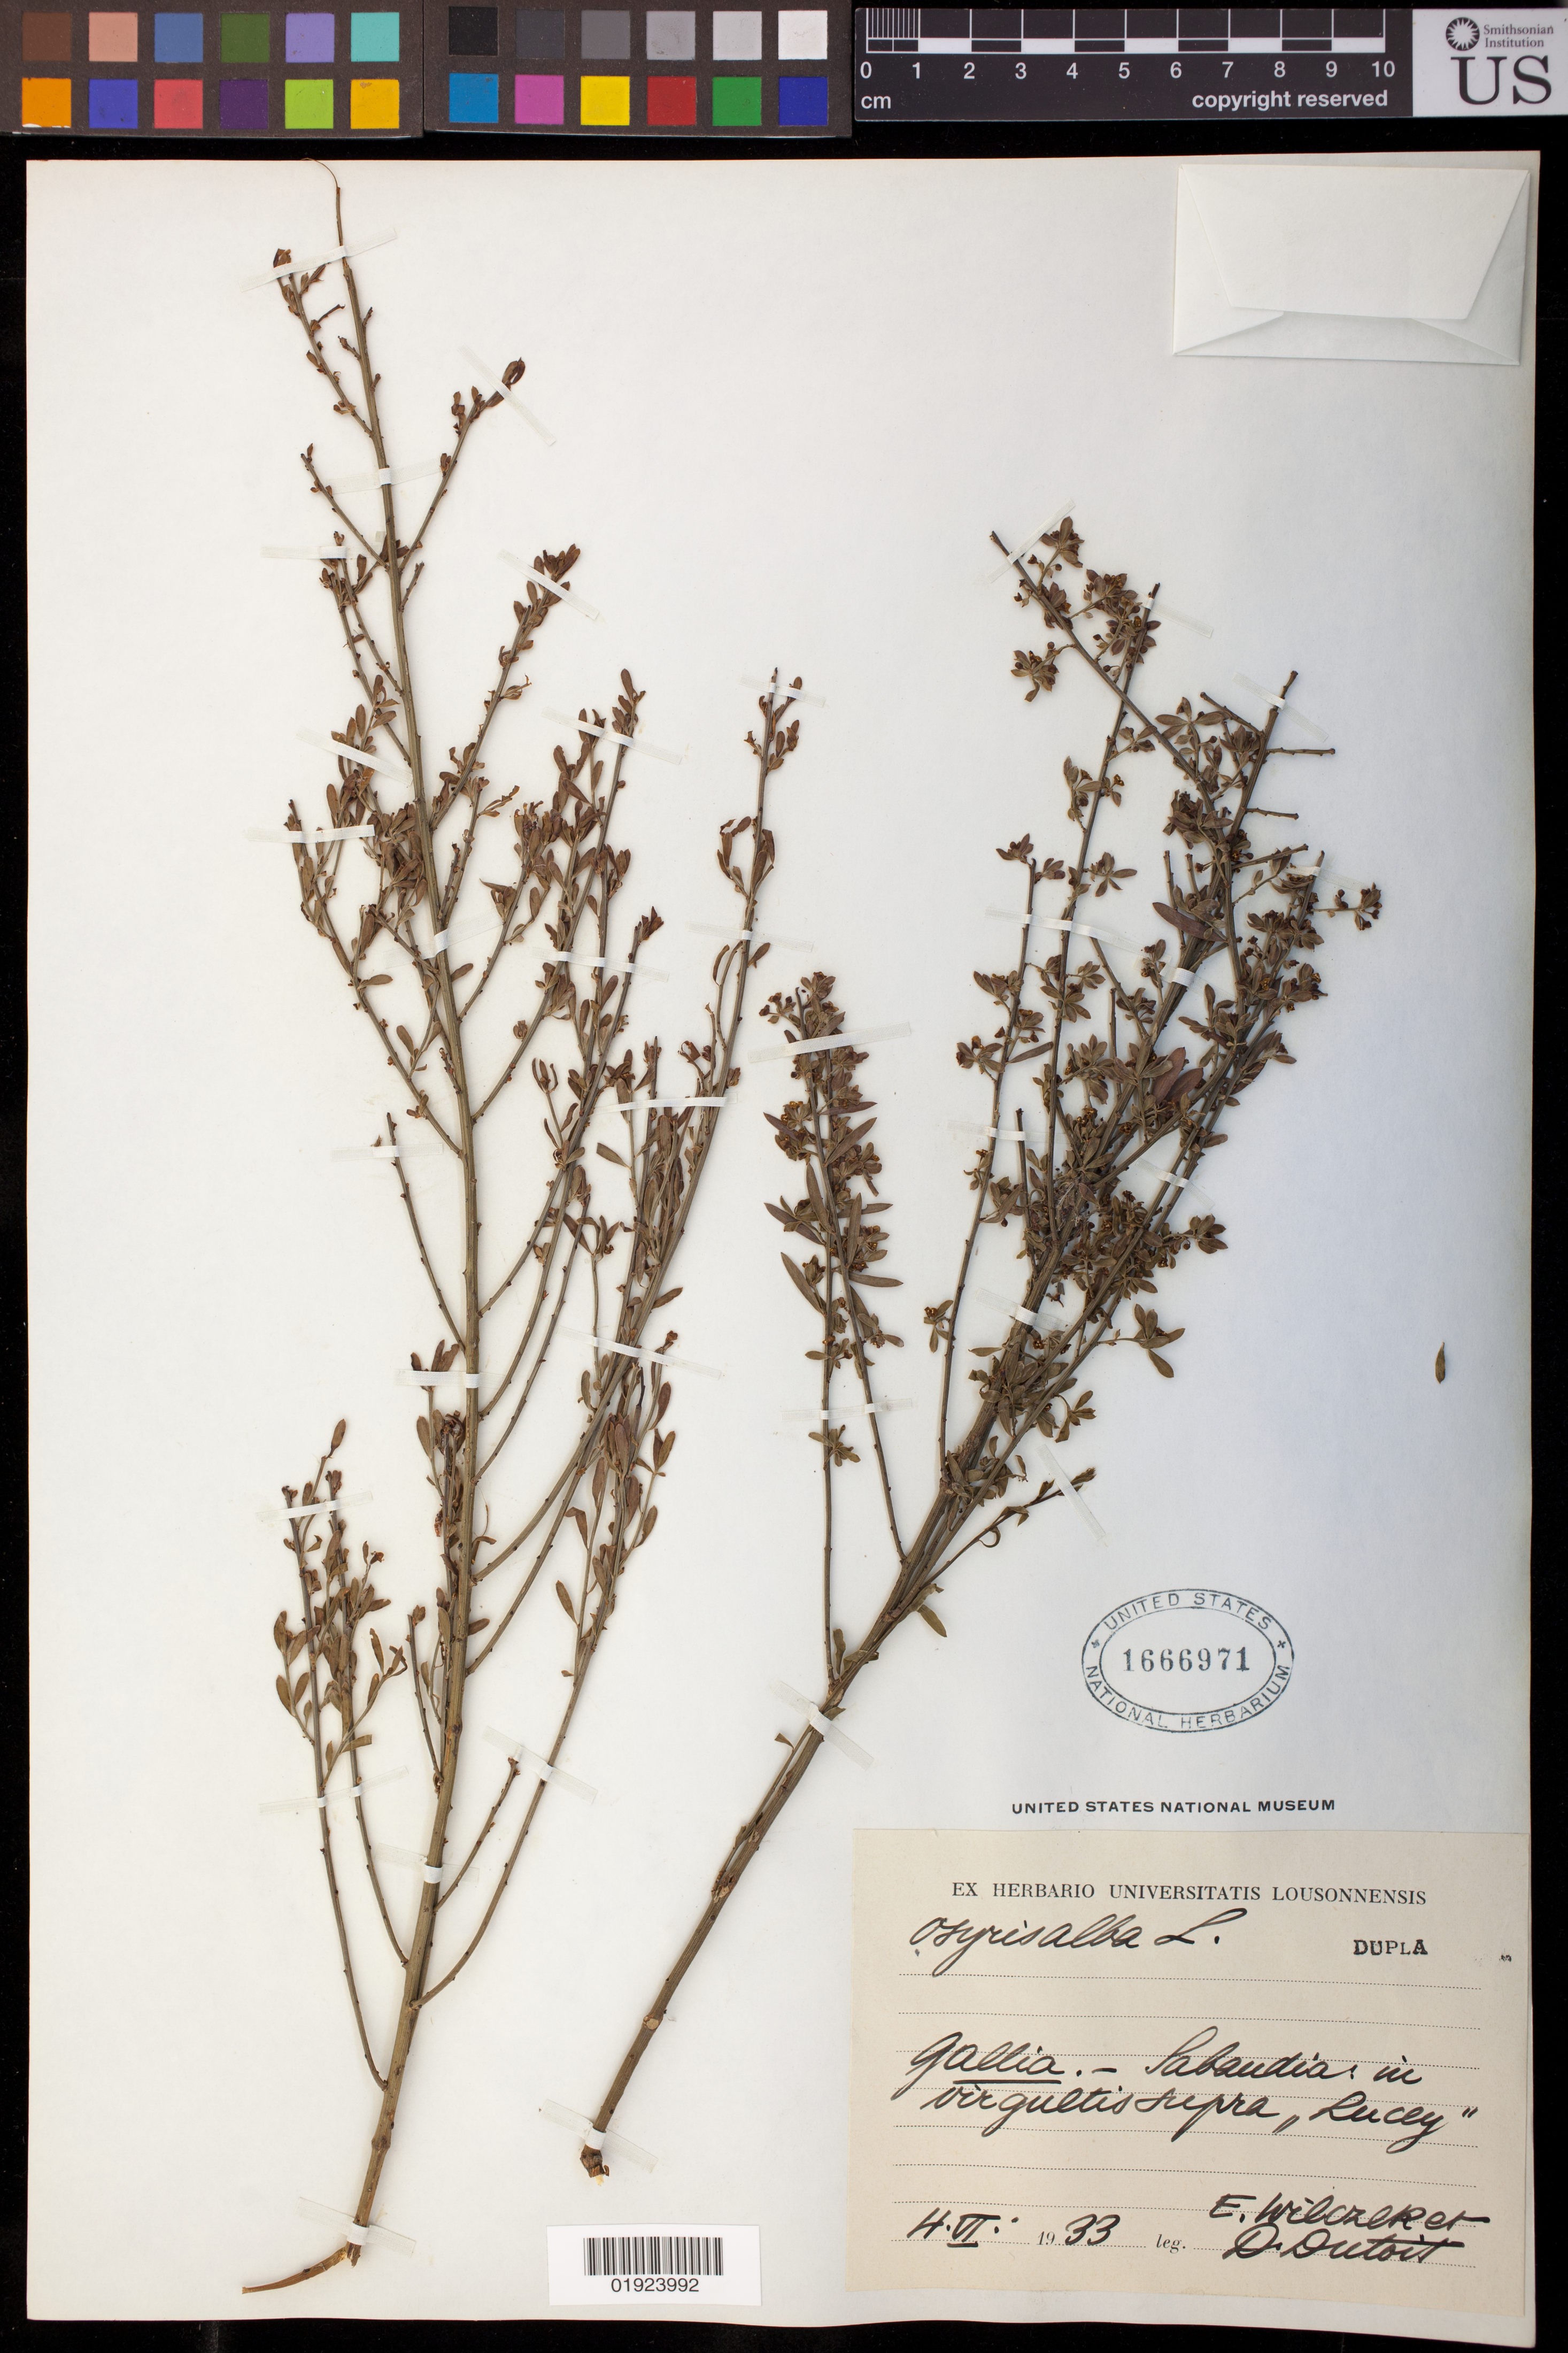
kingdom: Plantae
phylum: Tracheophyta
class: Magnoliopsida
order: Santalales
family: Santalaceae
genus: Osyris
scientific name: Osyris alba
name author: L.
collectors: E. Wilczek & D. Dutoit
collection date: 1933-06-04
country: Switzerland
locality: Gallia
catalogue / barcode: US 1666971